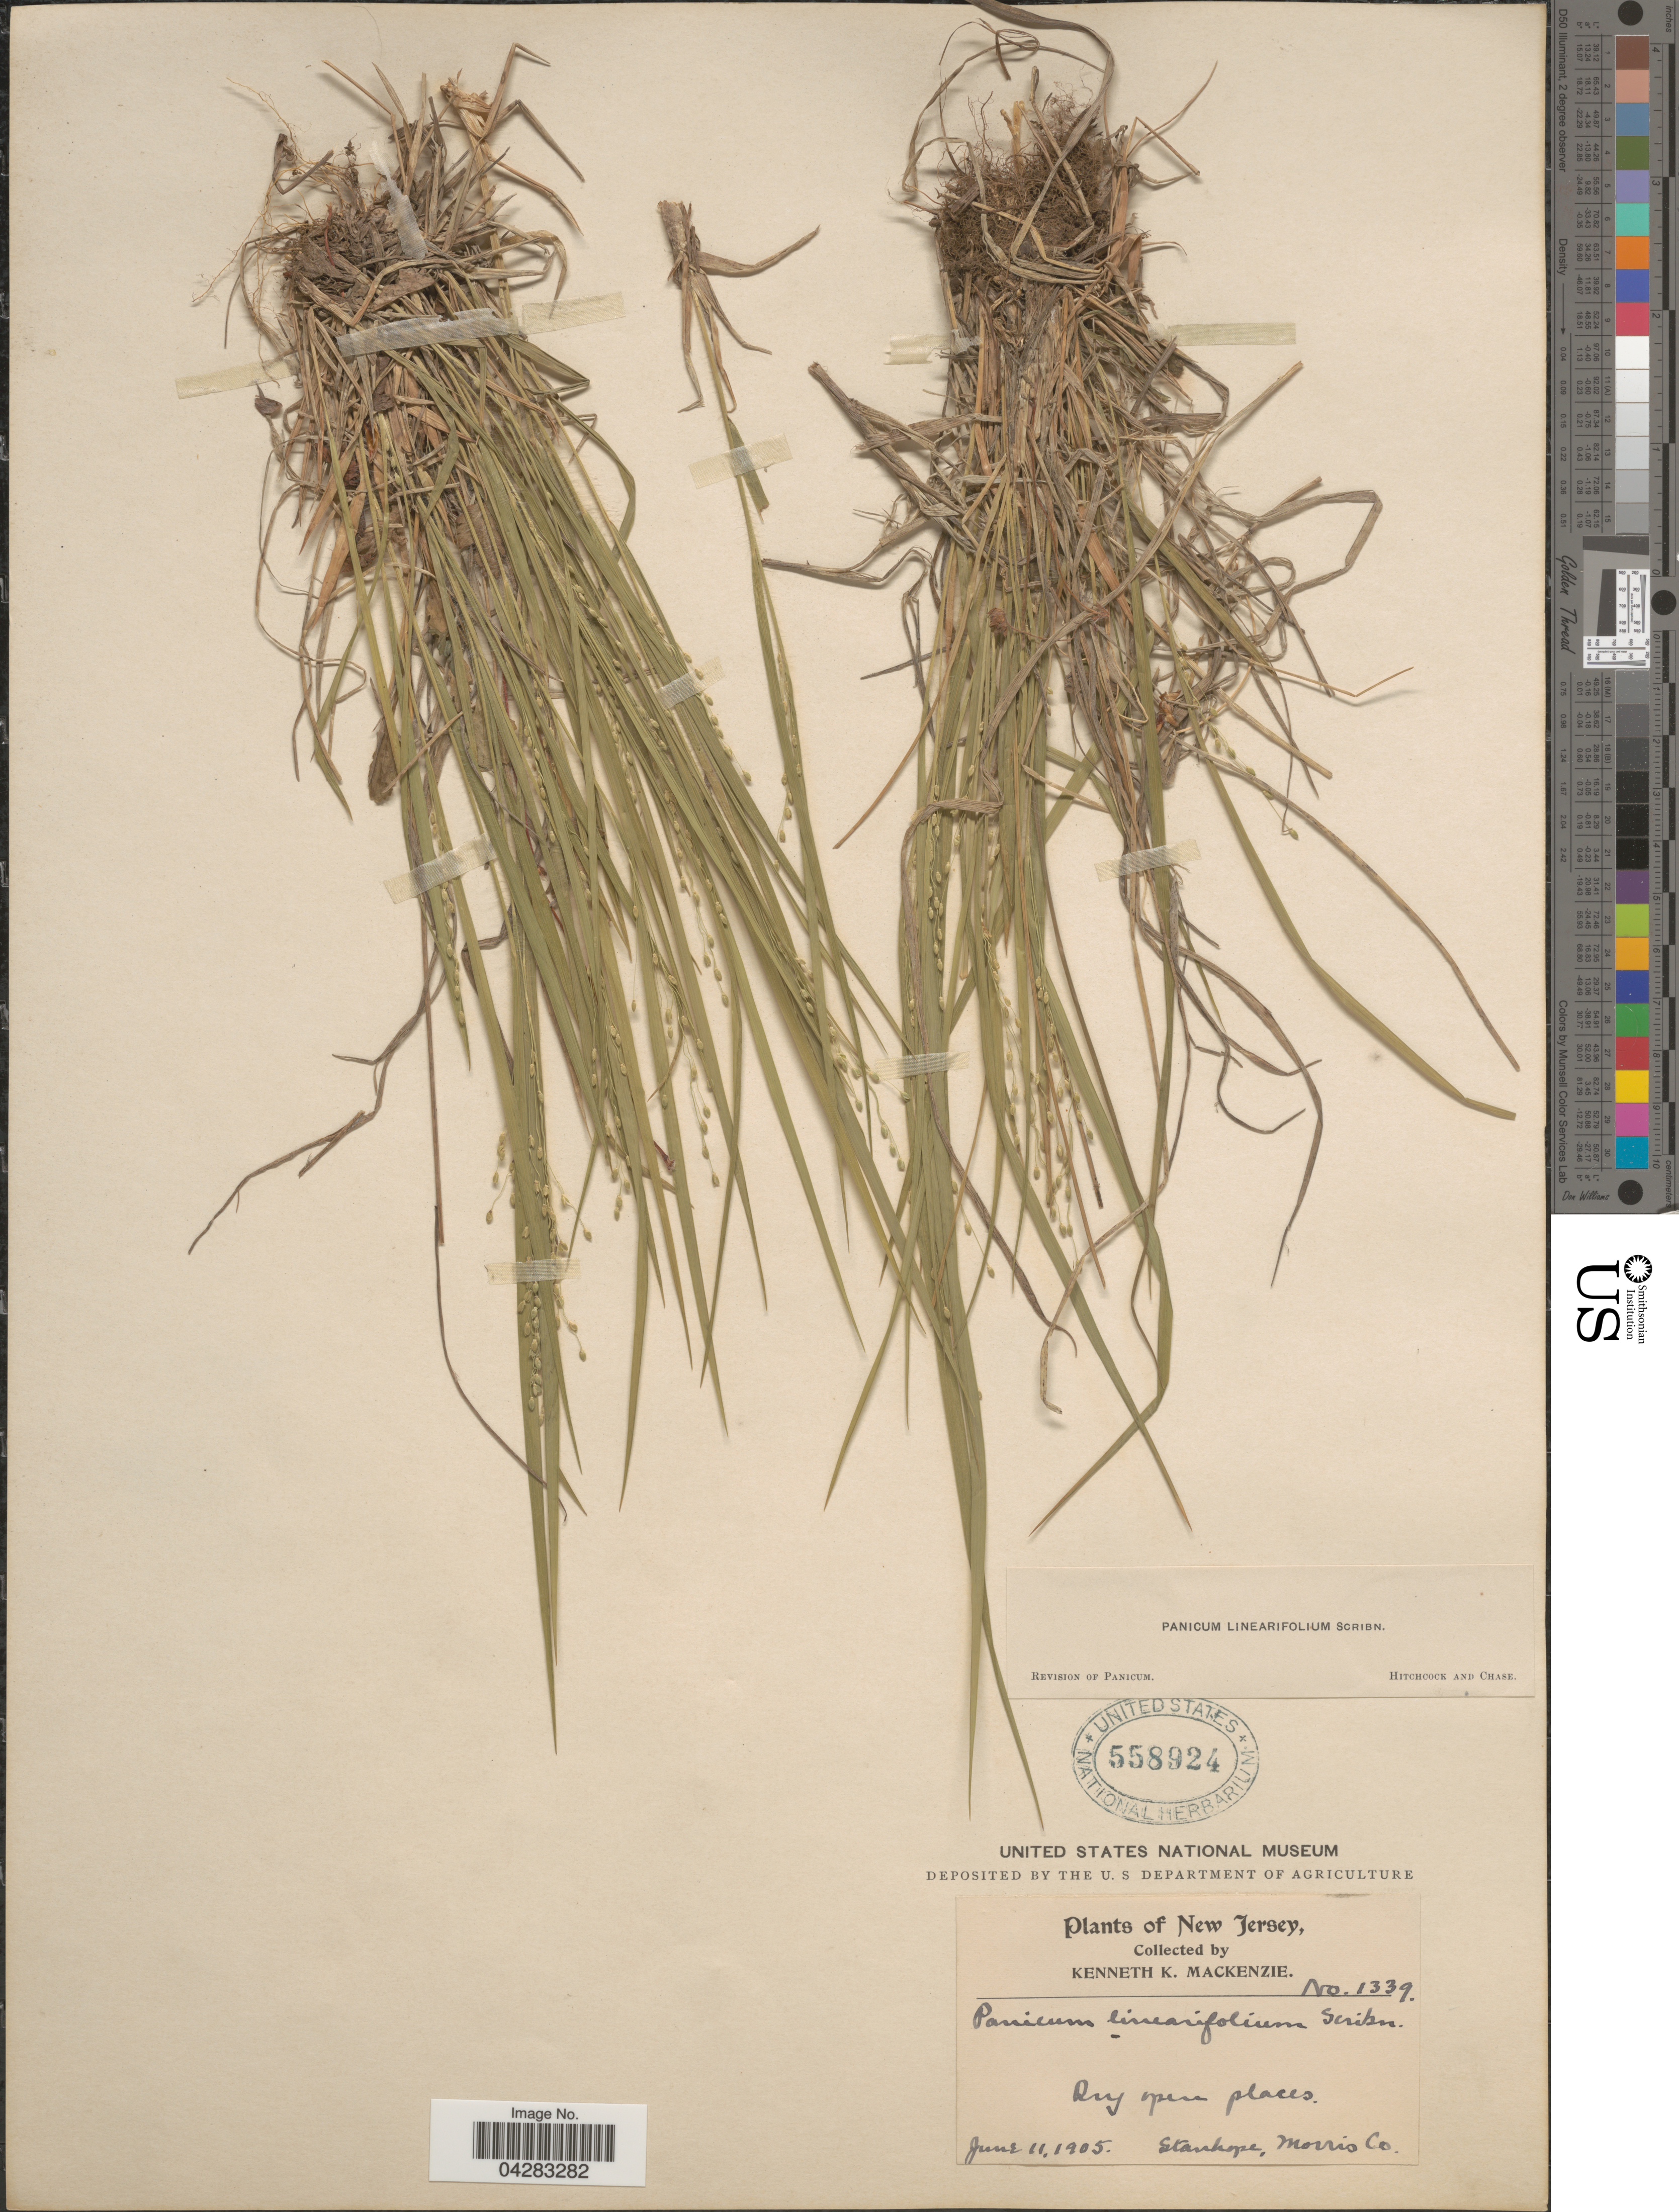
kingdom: Plantae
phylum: Tracheophyta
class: Liliopsida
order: Poales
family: Poaceae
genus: Dichanthelium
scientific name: Dichanthelium linearifolium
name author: (Scribn.) Gould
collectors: K. K. Mackenzie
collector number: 1339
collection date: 1905-06-11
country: United States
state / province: New Jersey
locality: Stanhope, Morris Co.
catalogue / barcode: US 558924